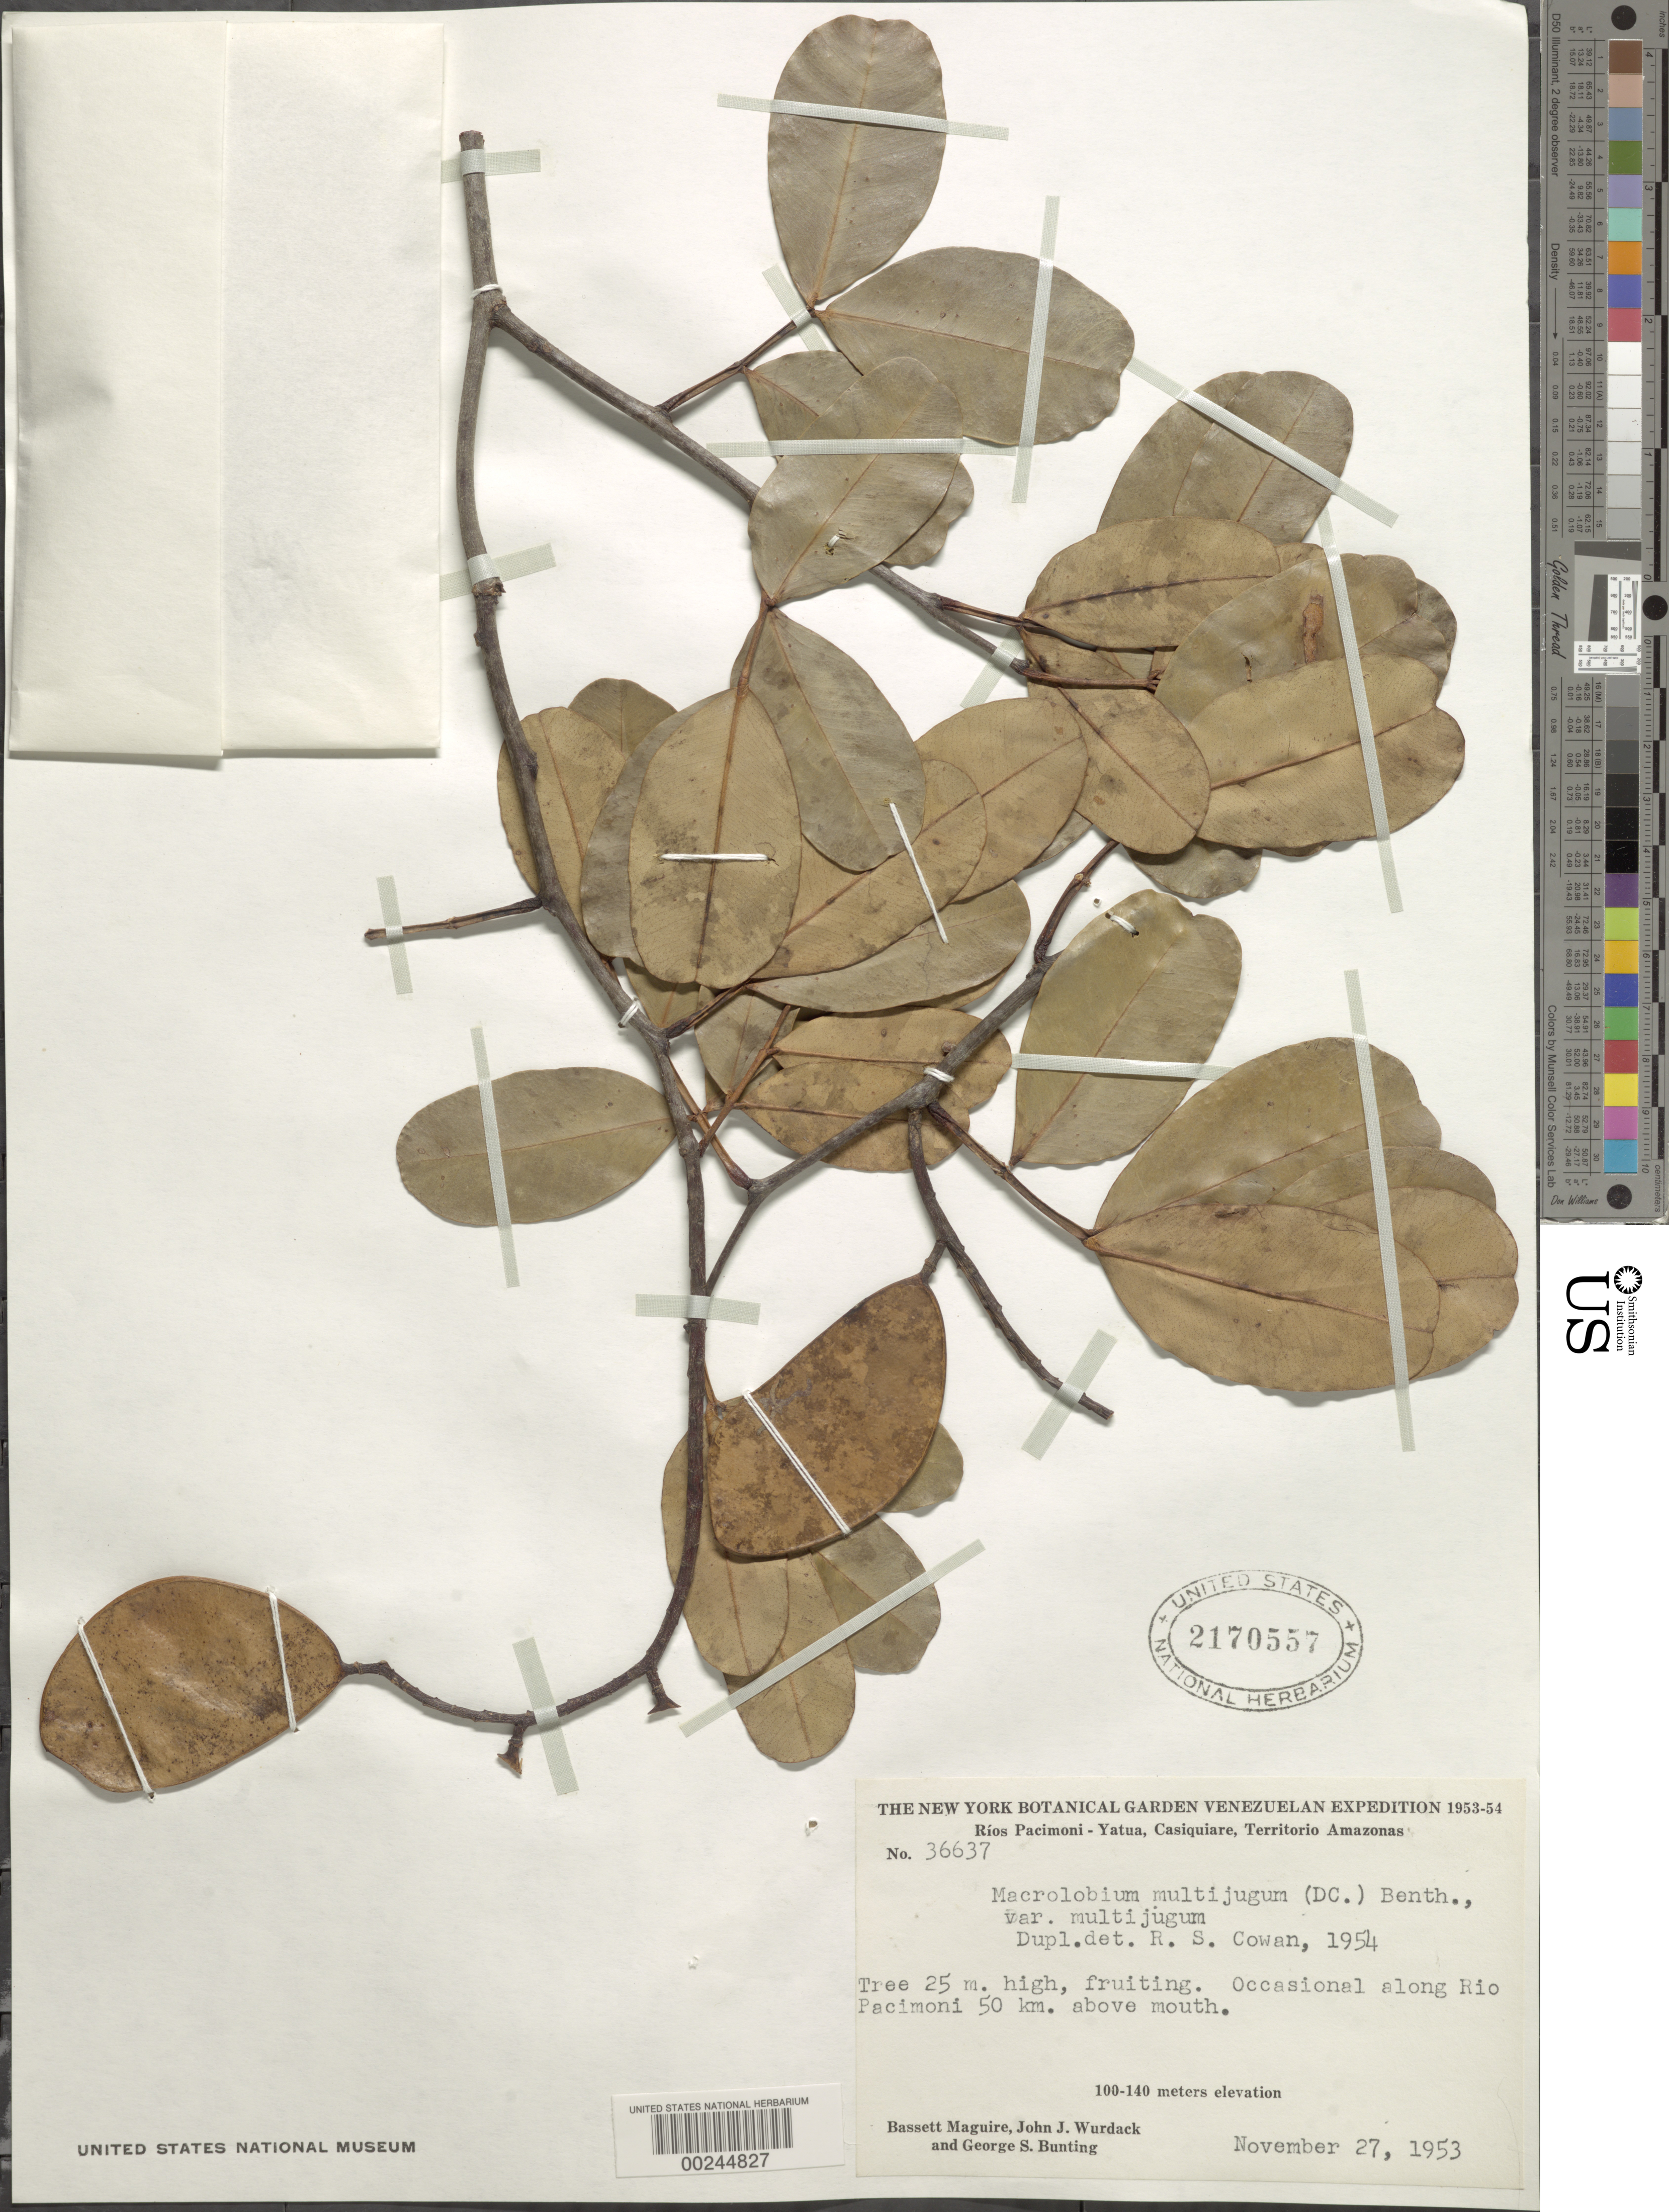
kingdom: Plantae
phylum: Tracheophyta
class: Magnoliopsida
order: Fabales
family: Fabaceae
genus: Macrolobium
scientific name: Macrolobium multijugum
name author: (DC.) Benth.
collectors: B. Maguire, J. J. Wurdack & G. S. Bunting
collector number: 36637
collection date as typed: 27 Nov 1953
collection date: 1953-11-27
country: Venezuela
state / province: Amazonas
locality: Along rio pacimoni 50 km above mouth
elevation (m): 100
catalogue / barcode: US 2170557